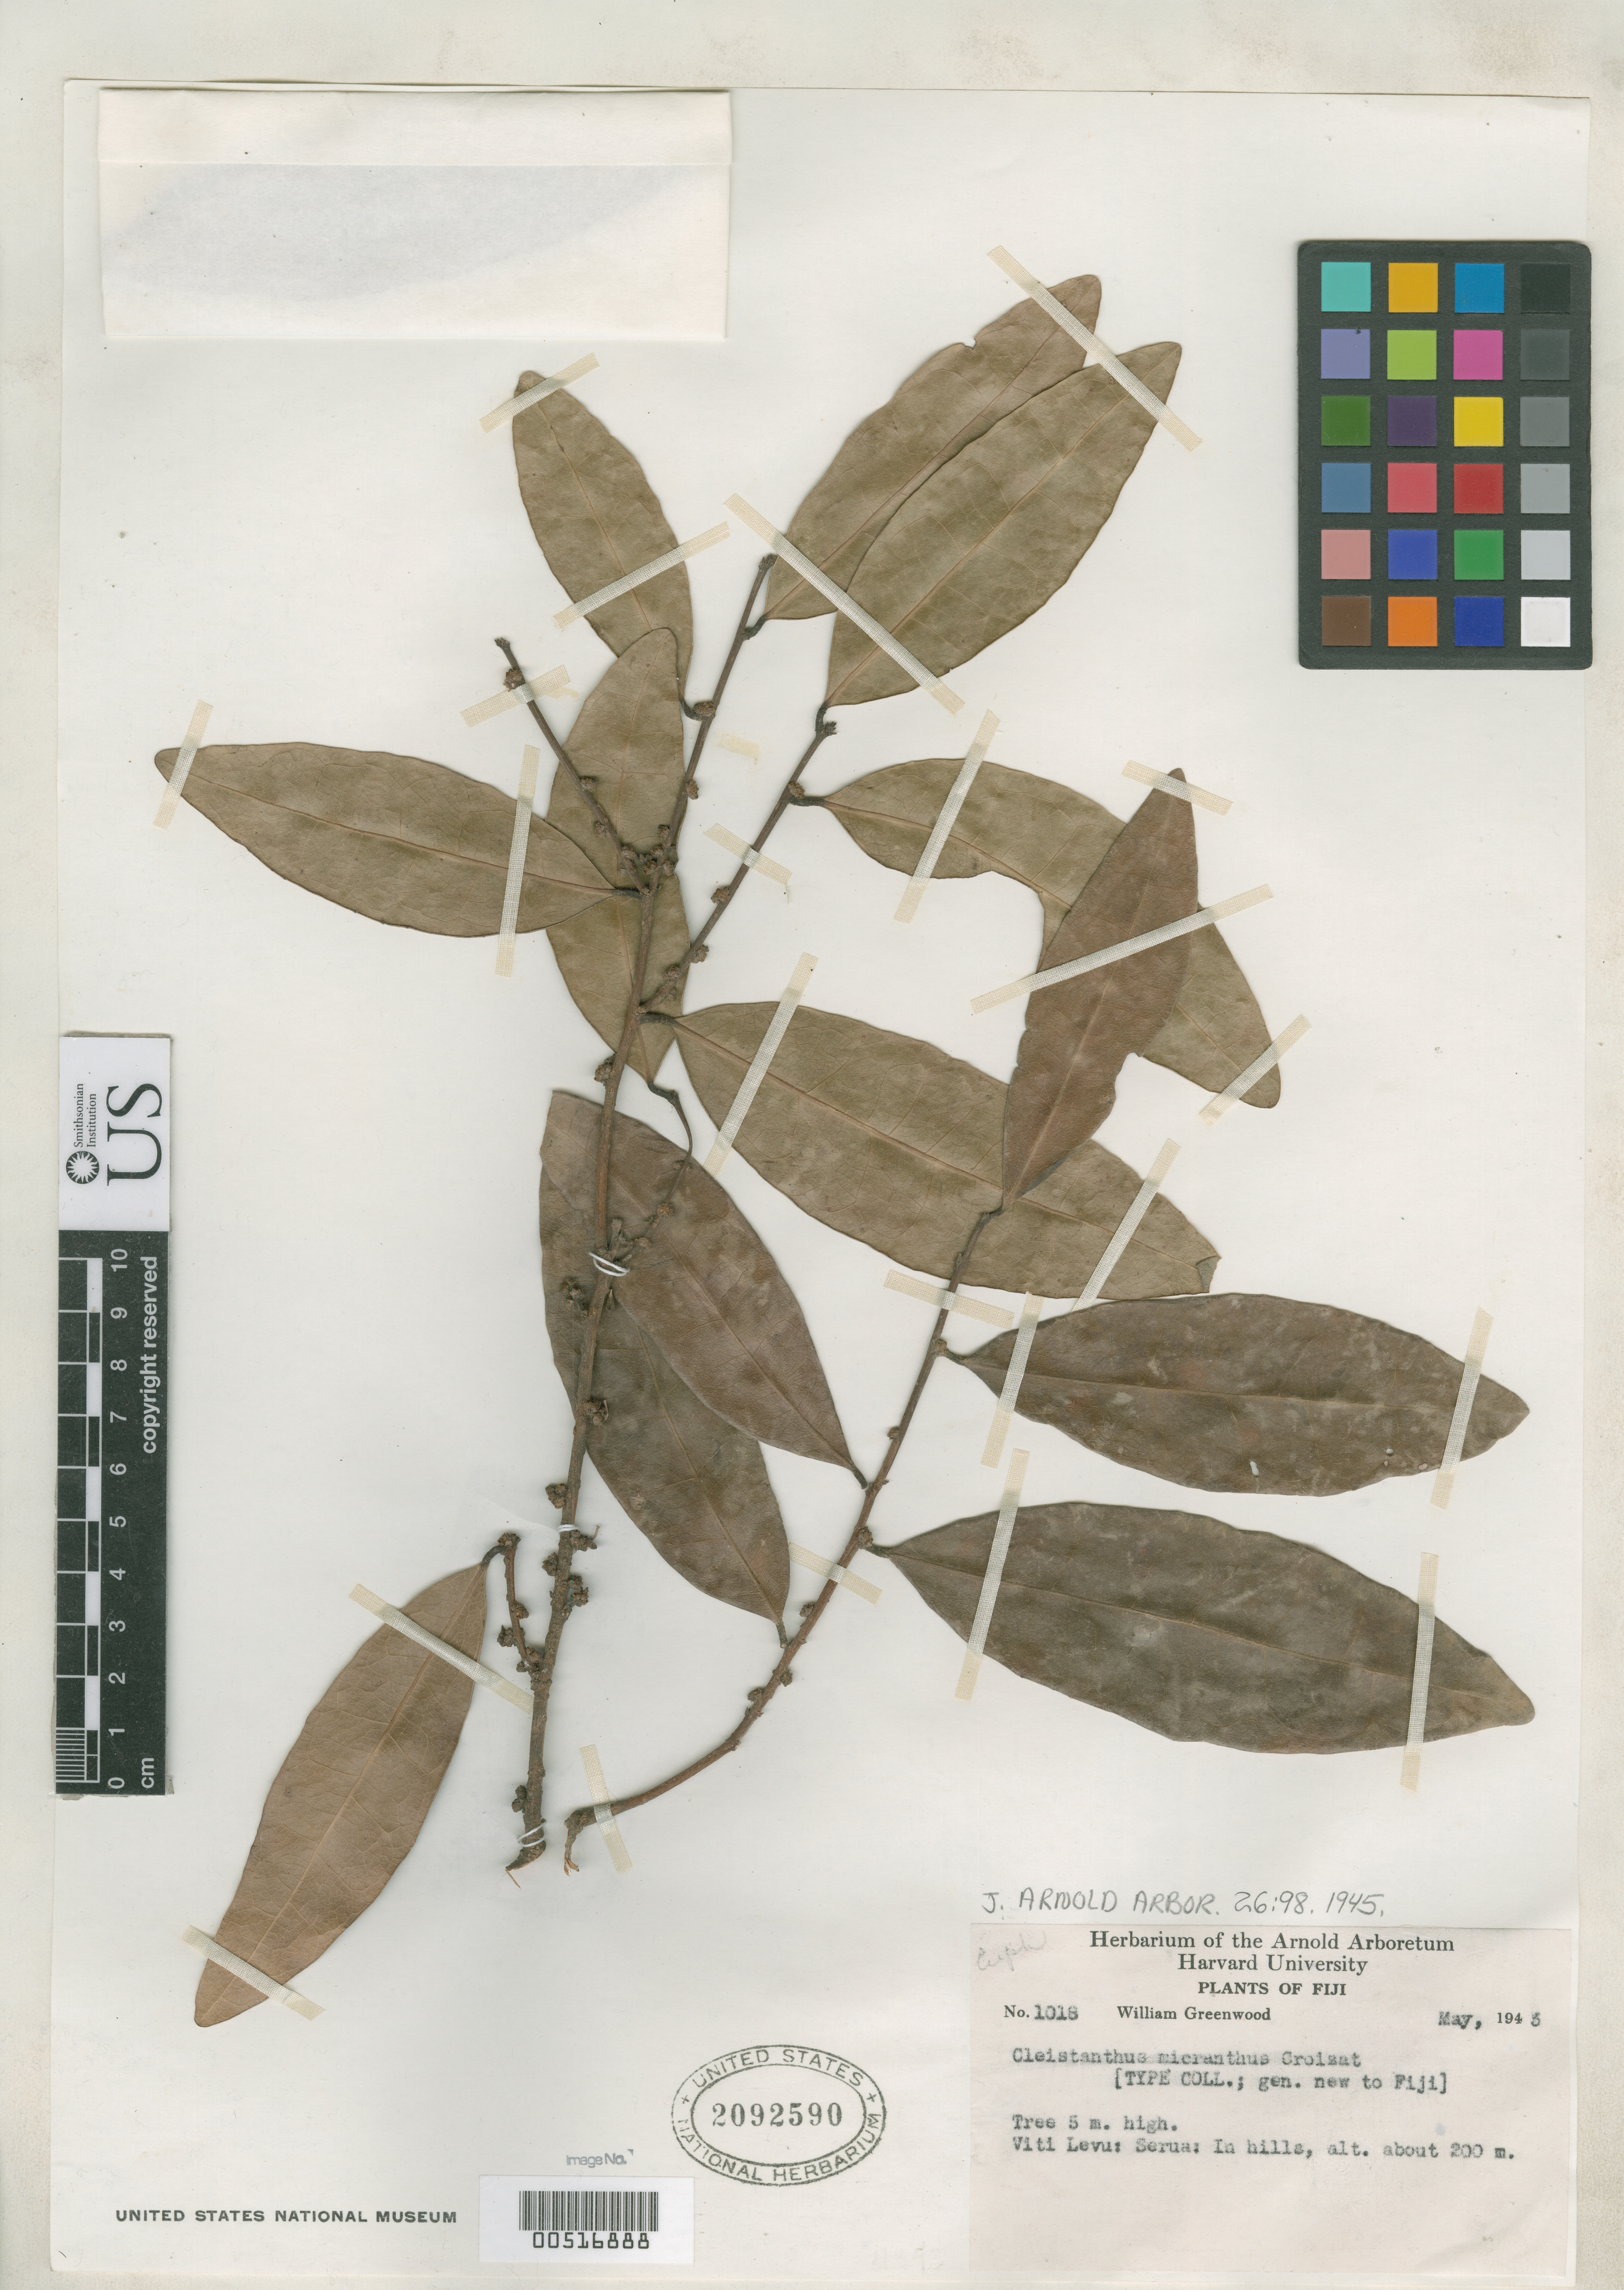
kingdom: Plantae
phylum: Tracheophyta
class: Magnoliopsida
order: Malpighiales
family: Phyllanthaceae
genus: Cleistanthus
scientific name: Cleistanthus micranthus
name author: Croizat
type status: Isotype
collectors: W. Greenwood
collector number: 1018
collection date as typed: May 1945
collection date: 1945-05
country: Fiji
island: Viti Levu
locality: Serua. [Viti Levu Group]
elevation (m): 200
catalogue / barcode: US 2092590